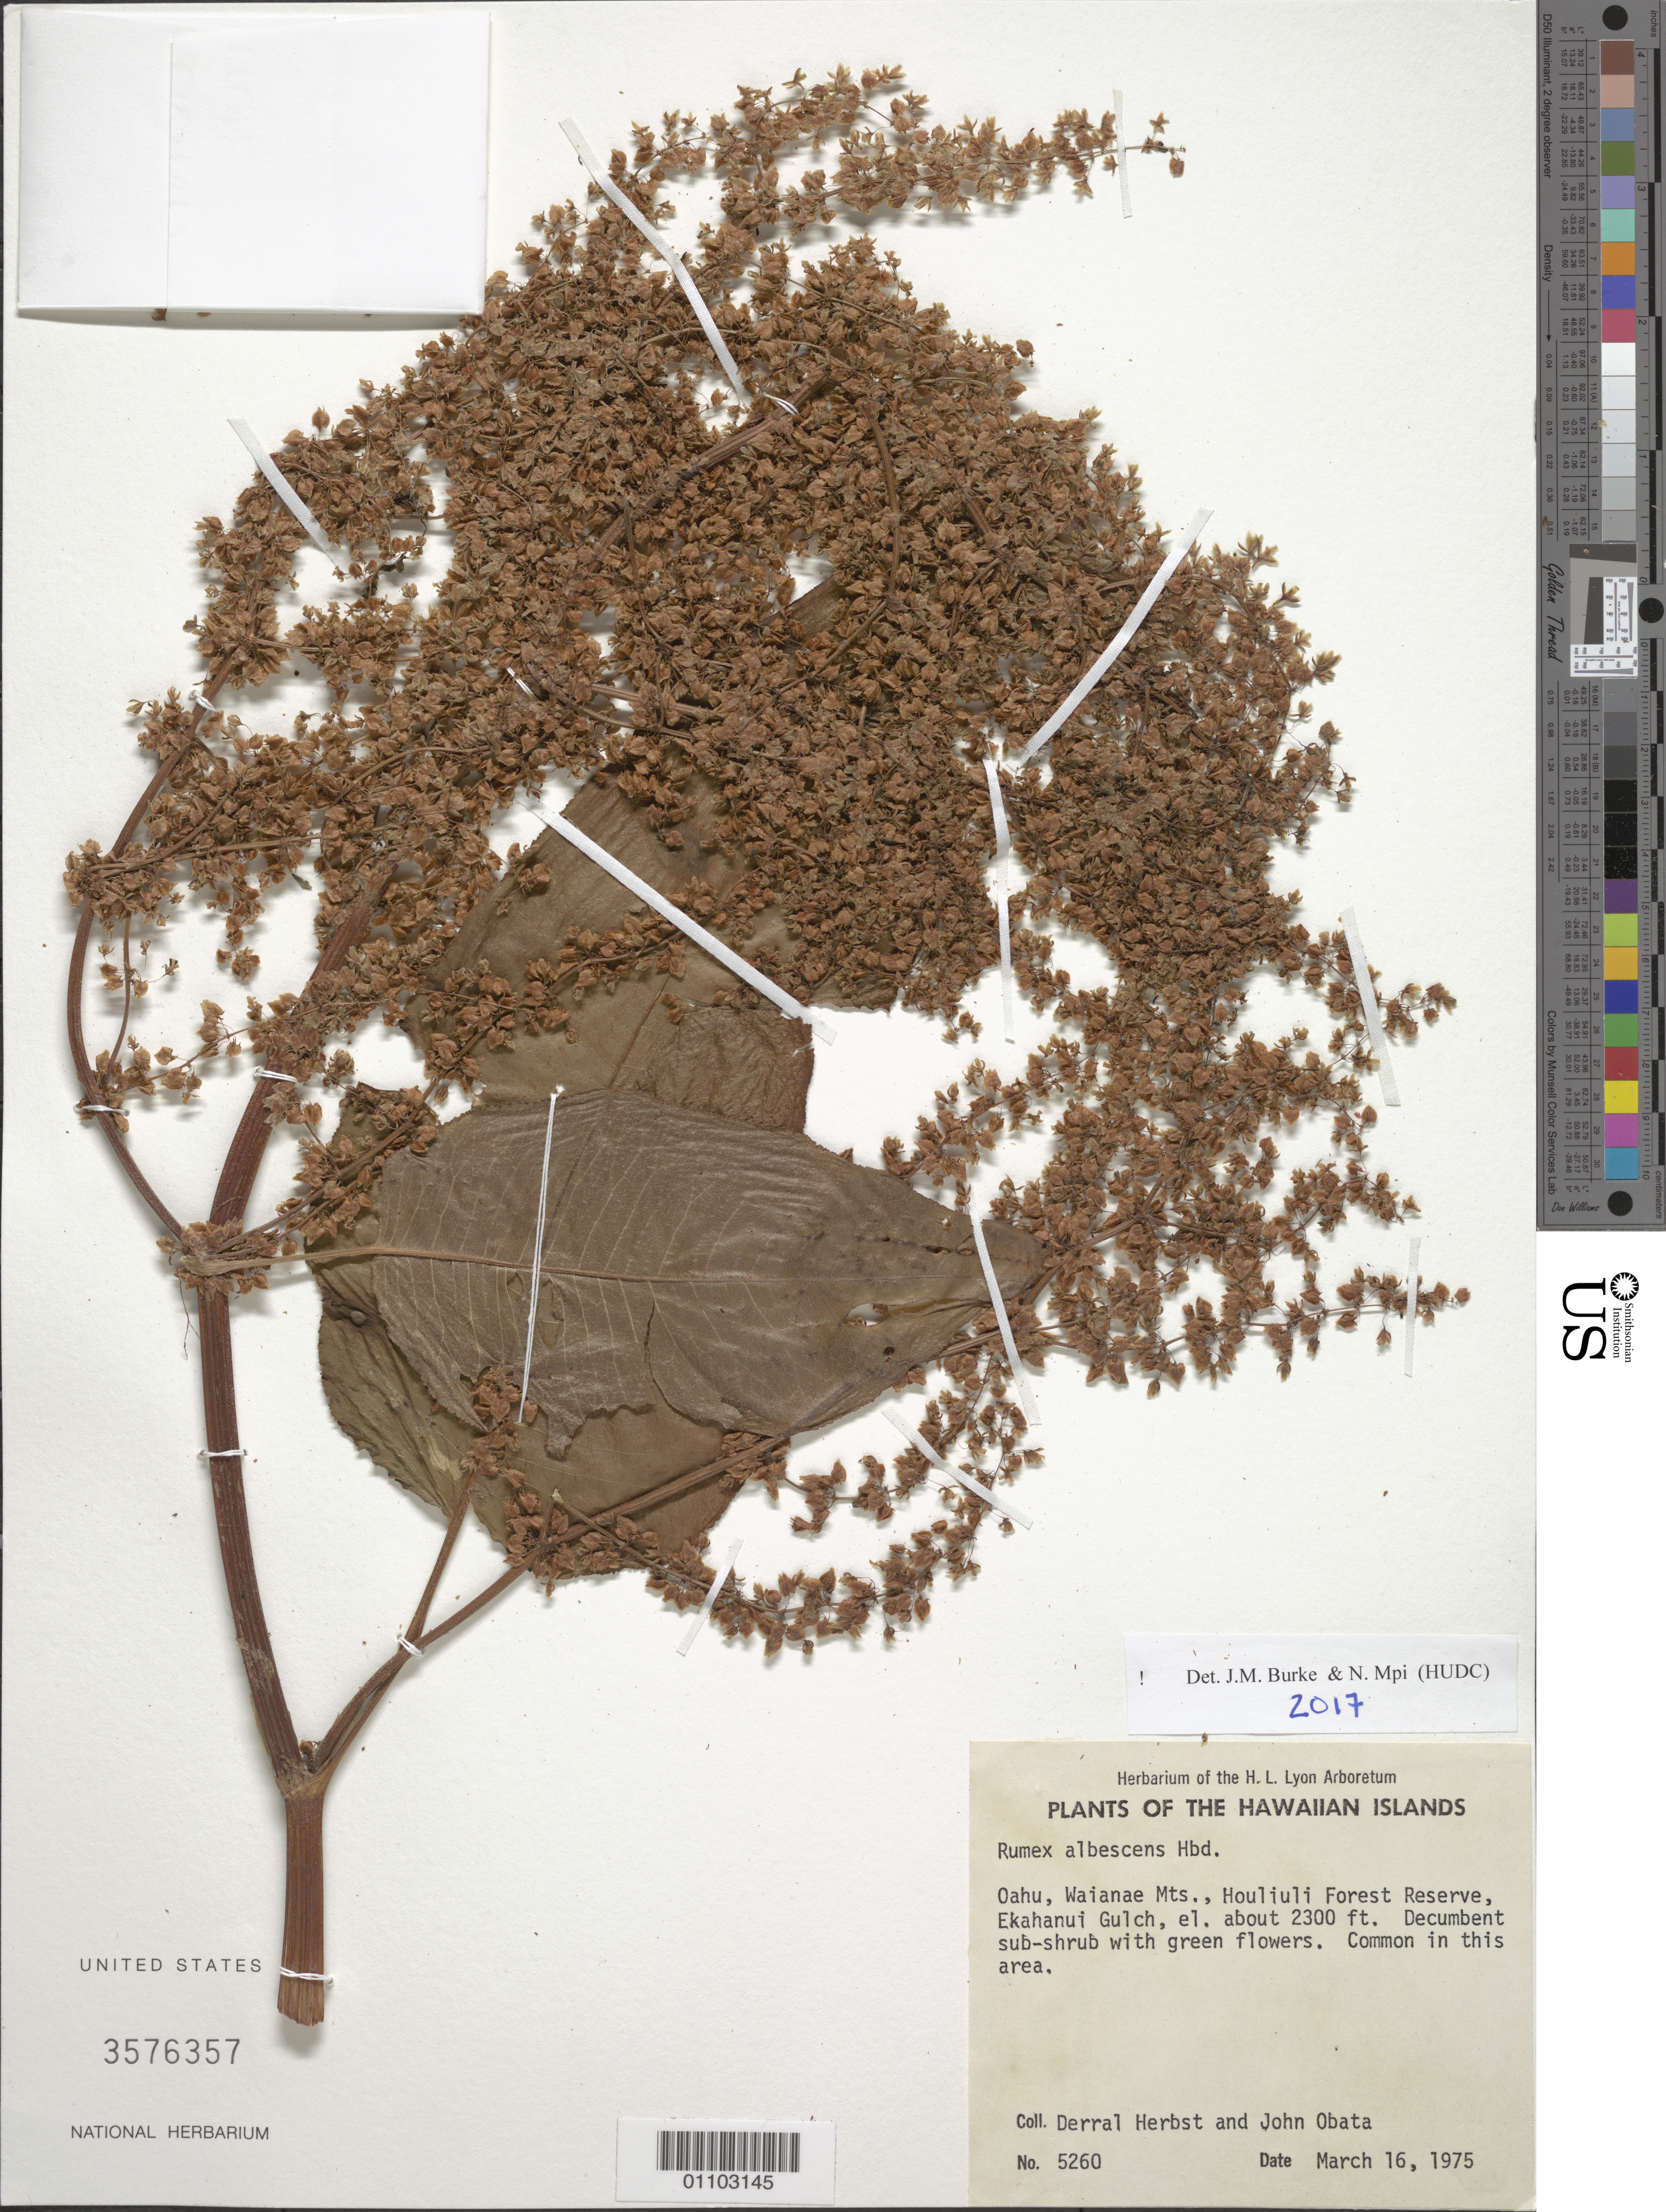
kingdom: Plantae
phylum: Tracheophyta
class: Magnoliopsida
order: Caryophyllales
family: Polygonaceae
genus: Rumex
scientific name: Rumex albescens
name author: Hillebr.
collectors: D. R. Herbst & J. Obata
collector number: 5260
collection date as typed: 16 Mar 1975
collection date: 1975-03-16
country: United States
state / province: Hawaii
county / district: Honolulu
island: Oahu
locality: Waianae Mts, Honouliuli Forest Reserve, Ekahanui Gulch.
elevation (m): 701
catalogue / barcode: US 3576357